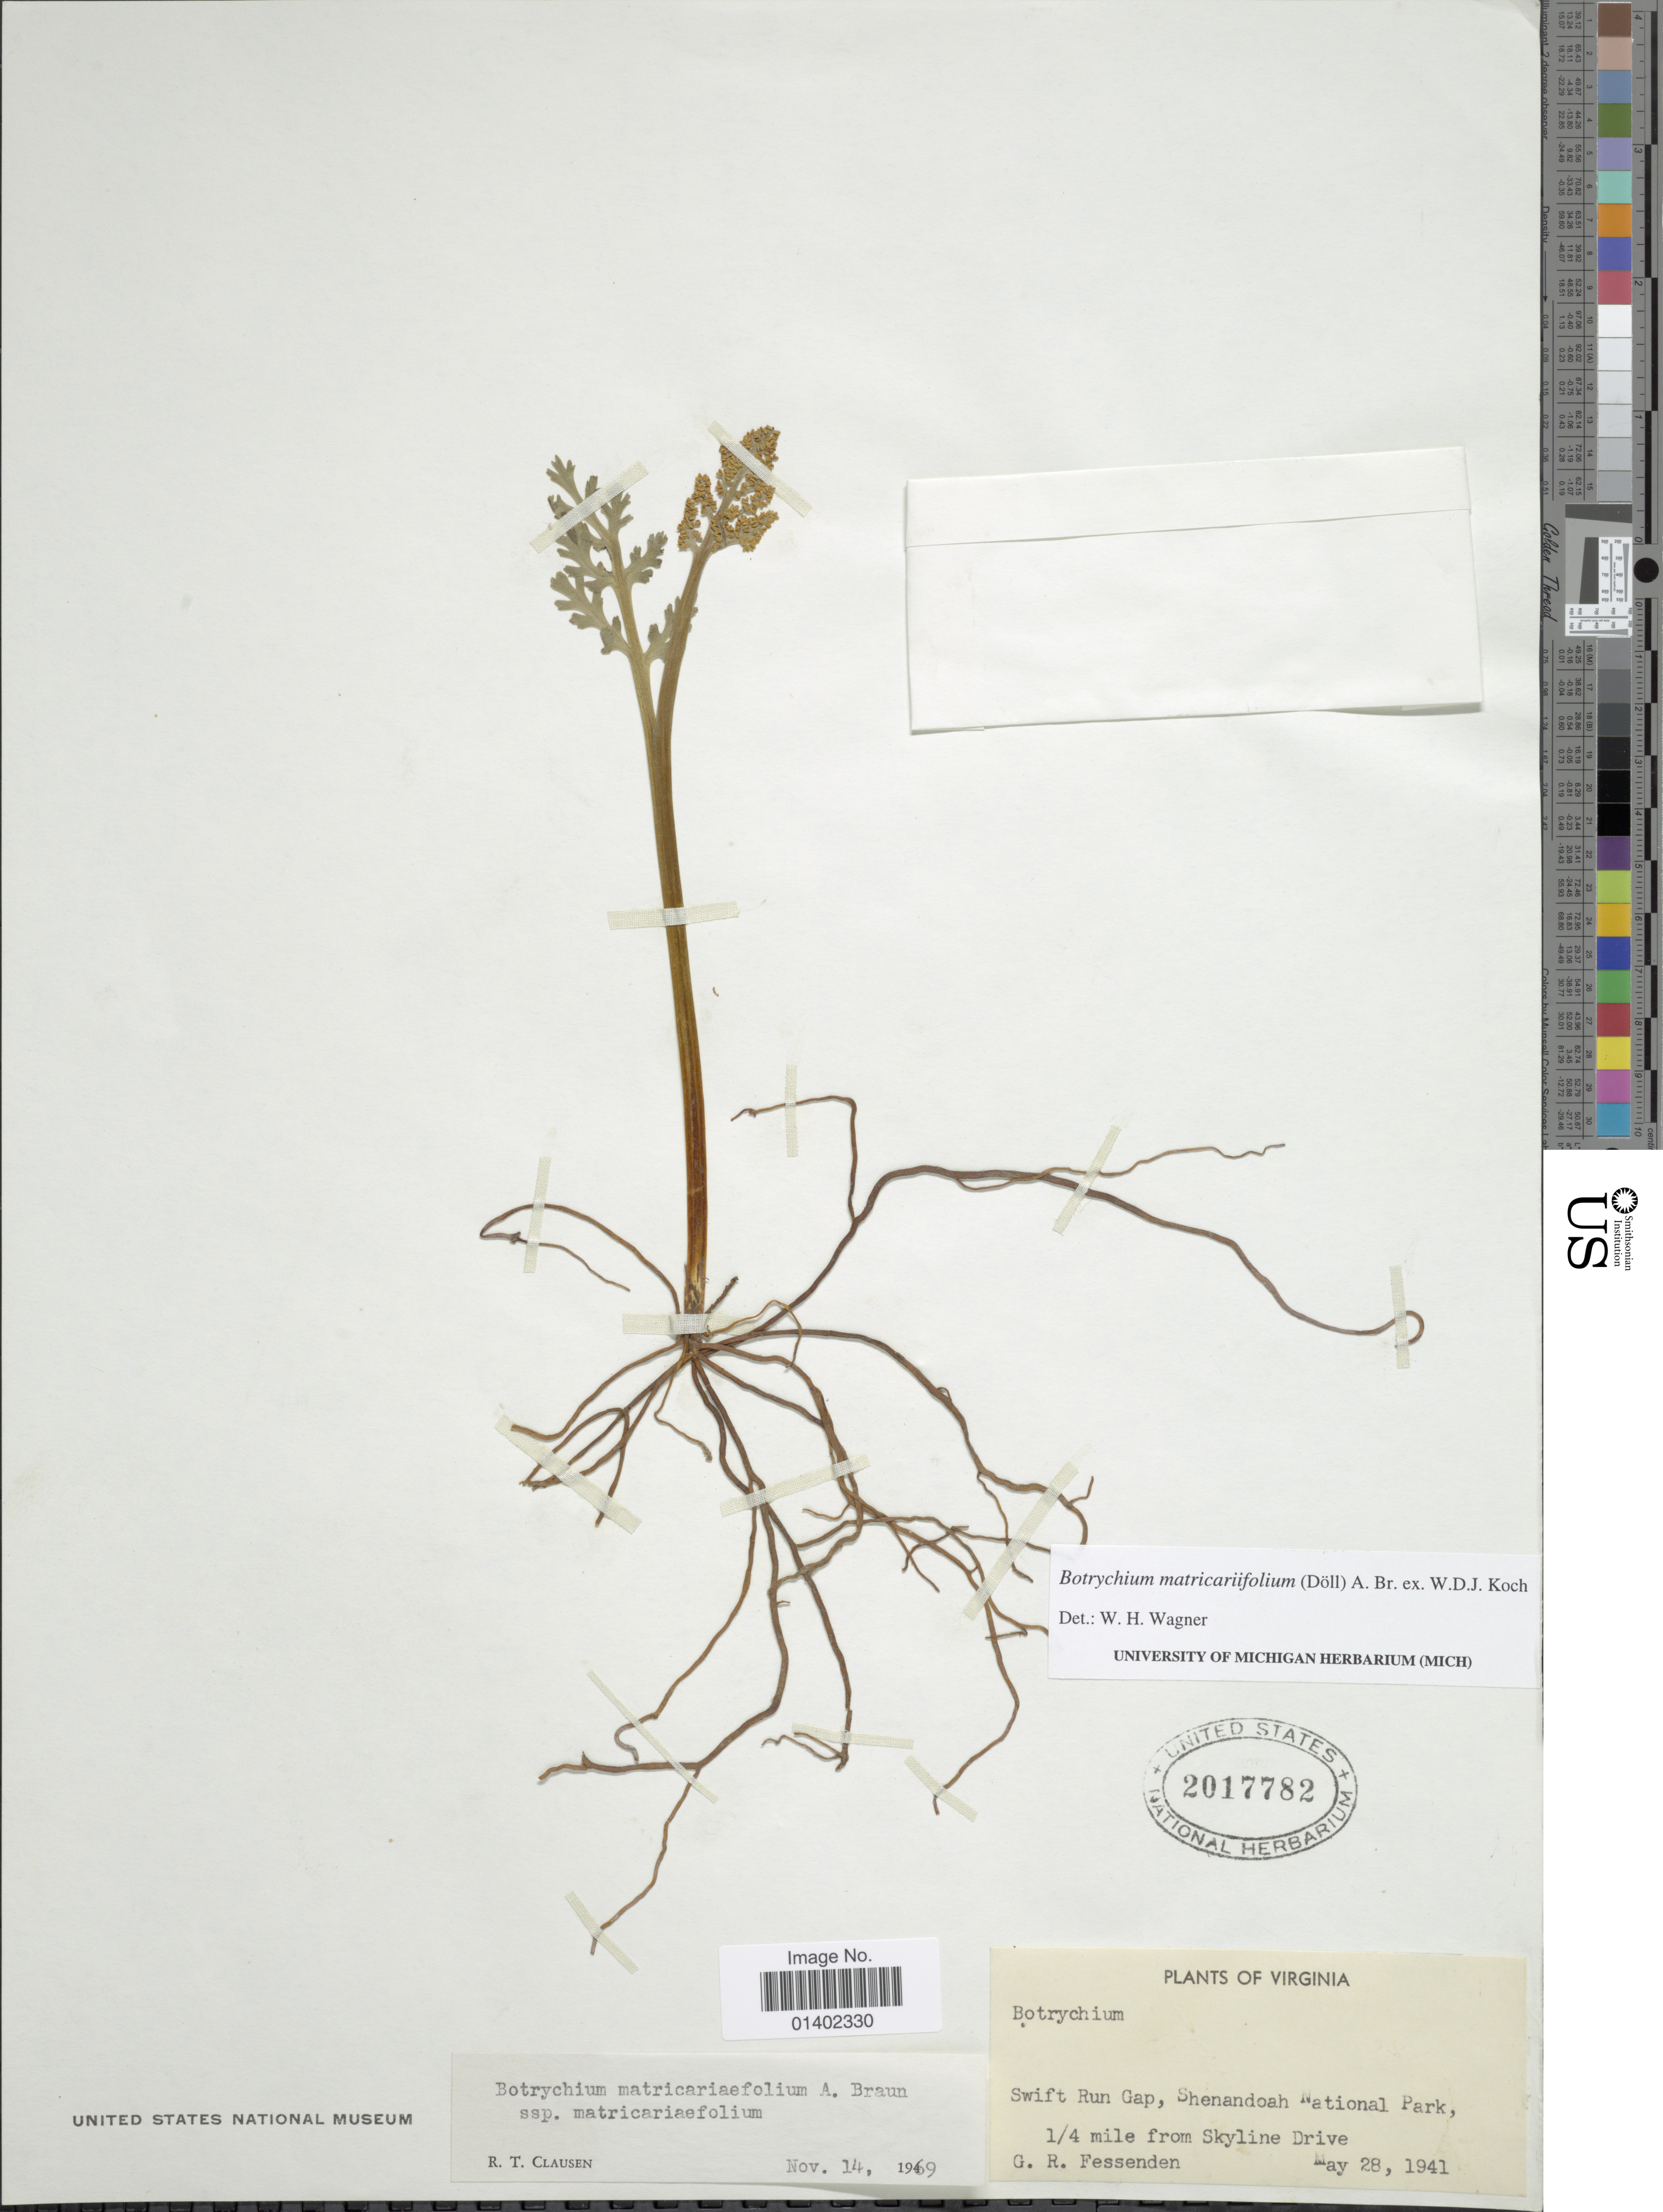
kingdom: Plantae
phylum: Tracheophyta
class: Polypodiopsida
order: Ophioglossales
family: Ophioglossaceae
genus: Botrychium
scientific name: Botrychium matricariifolium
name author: (A. Braun ex Dowell) A. Braun ex Koch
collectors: G. Fessenden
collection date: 1941-05-28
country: United States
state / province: Virginia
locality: Swift Run Gap, Shenandoah National Park, 1/4 mile from Skyline Drive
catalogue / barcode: US 2017782